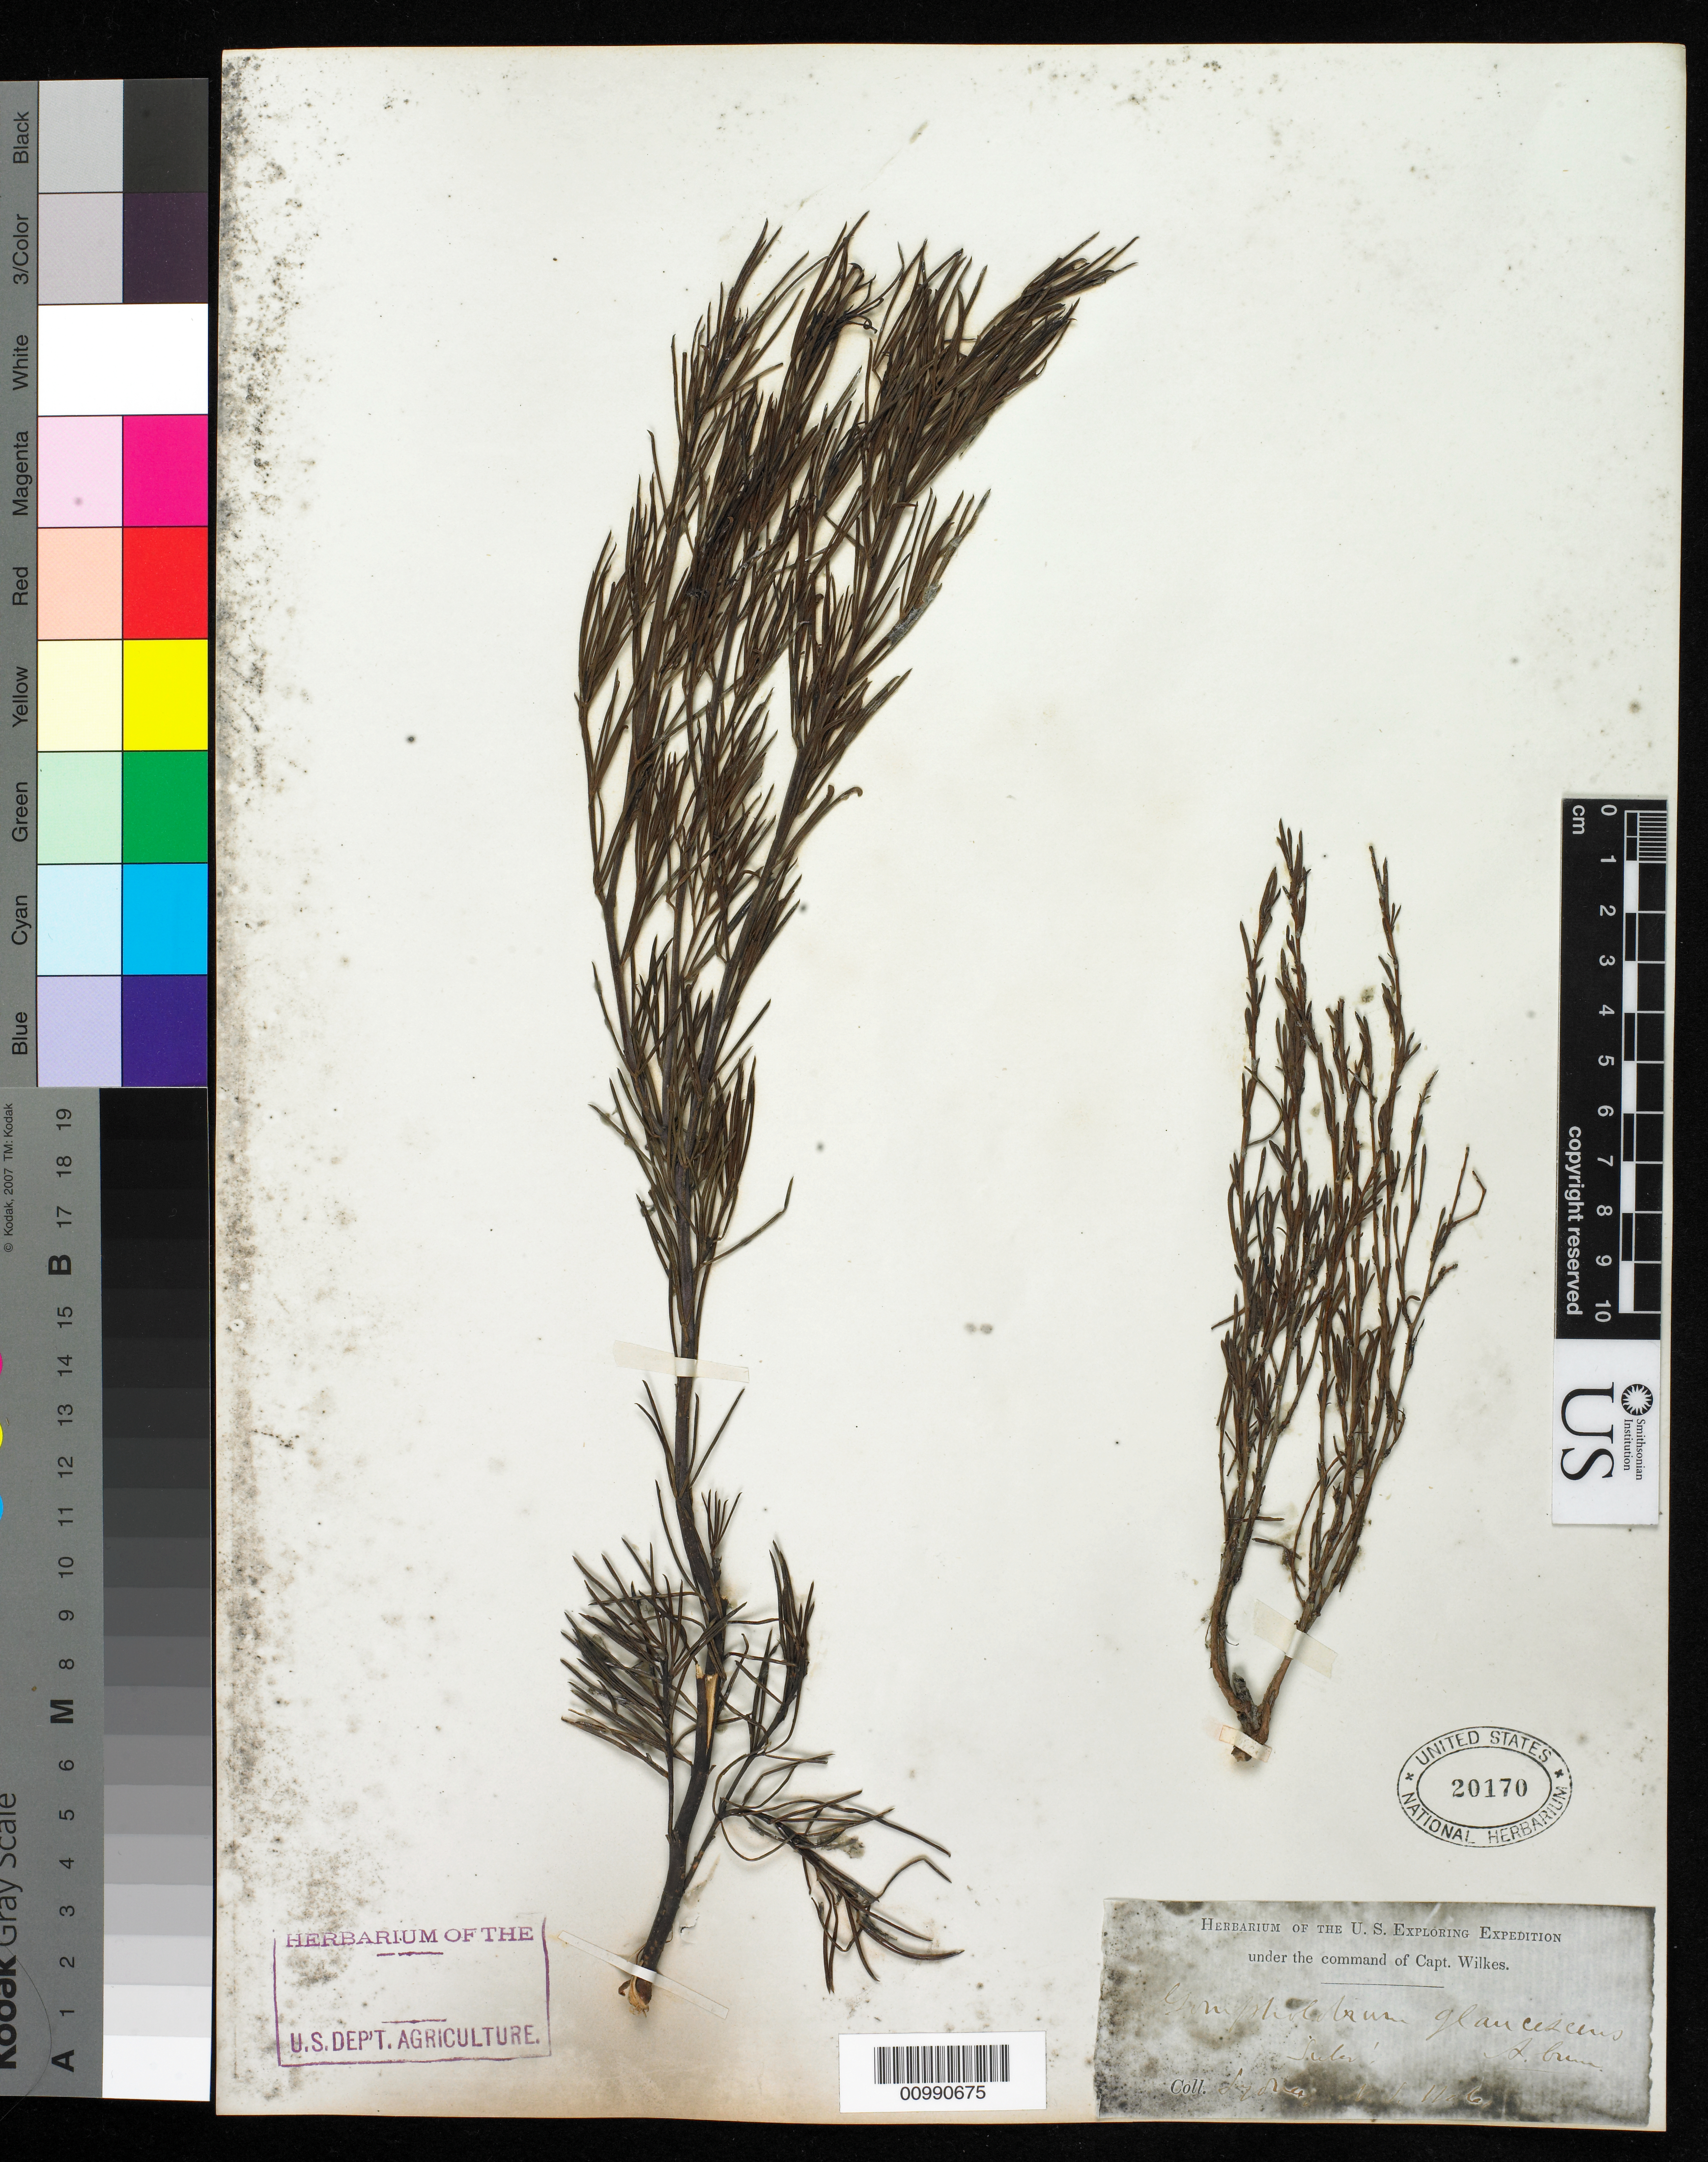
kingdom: Plantae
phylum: Tracheophyta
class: Magnoliopsida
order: Fabales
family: Fabaceae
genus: Gompholobium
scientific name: Gompholobium glaucescens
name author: A. Cunn.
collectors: Wilkes Explor. Exped.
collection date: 1838/1842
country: Australia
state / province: New South Wales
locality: Sydney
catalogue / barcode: US 20170